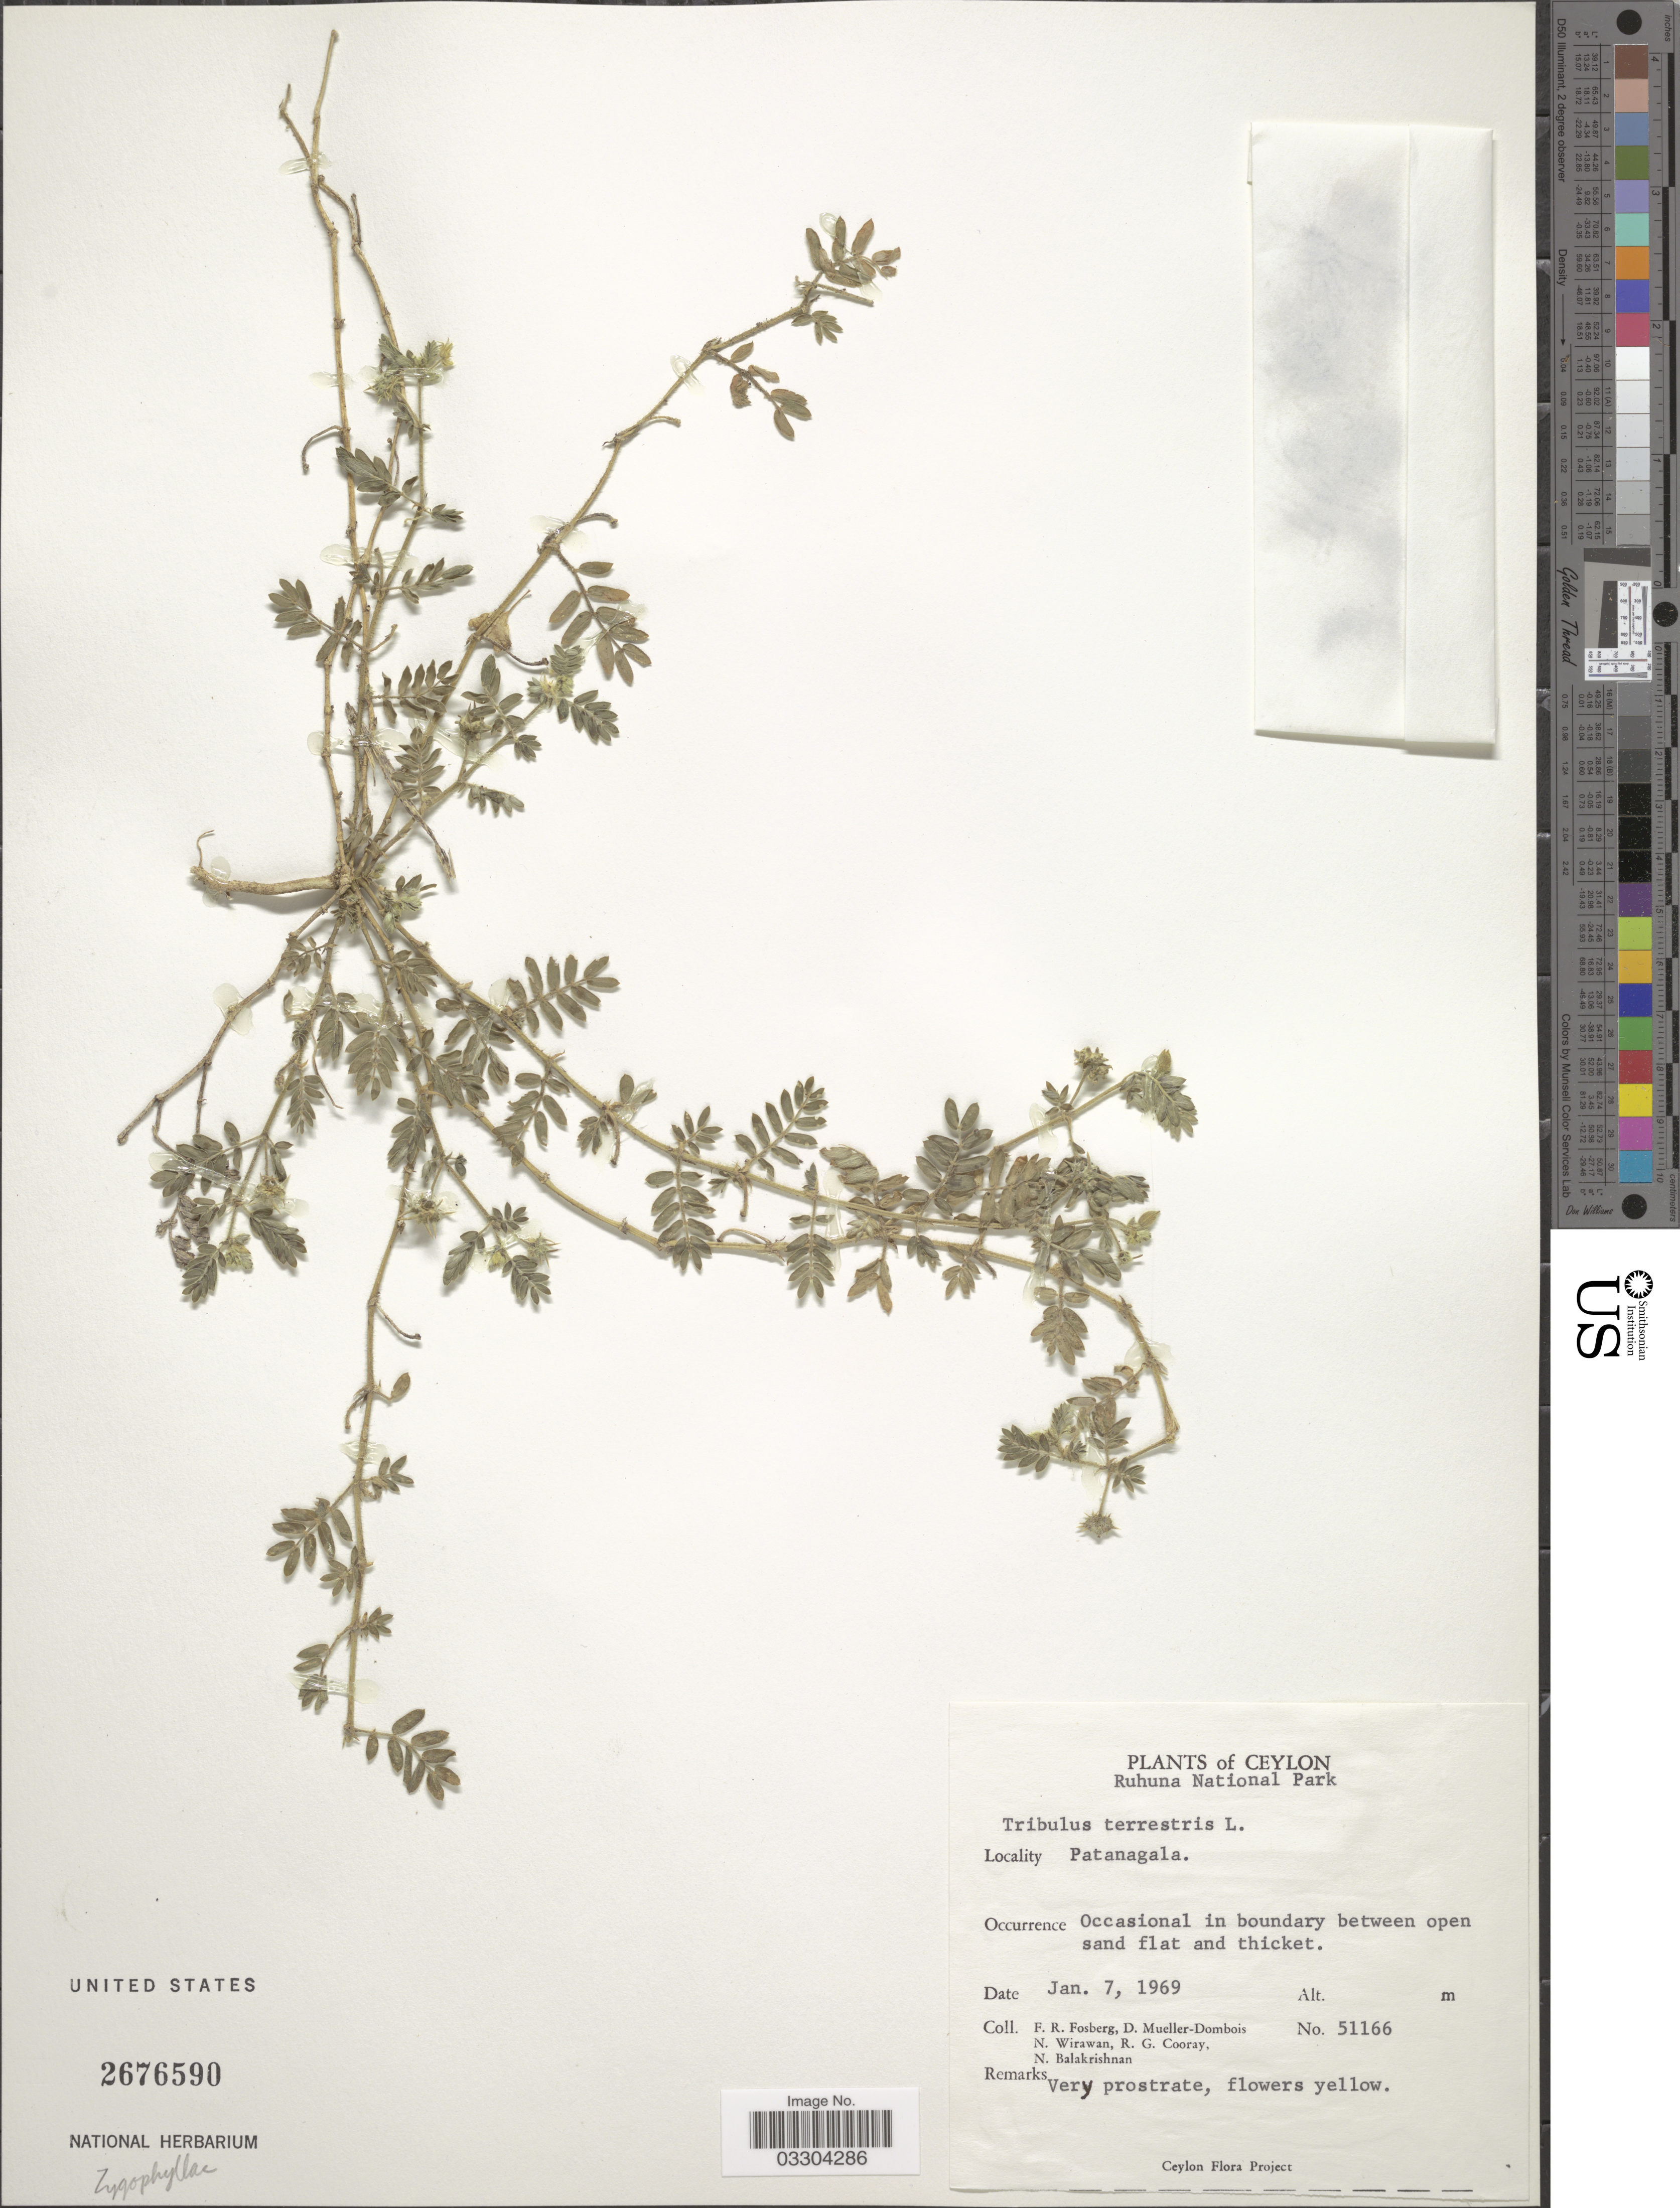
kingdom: Plantae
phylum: Tracheophyta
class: Magnoliopsida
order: Zygophyllales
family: Zygophyllaceae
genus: Tribulus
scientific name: Tribulus terrestris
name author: L.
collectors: F. R. Fosberg, D. Mueller-Dombois, N. Wirawan, R. Cooray & N. Balakrishnan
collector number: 51166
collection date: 1969-01-07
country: Sri Lanka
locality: Ceylon. Ruhuna National Park. Patanagala.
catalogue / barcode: US 2676590